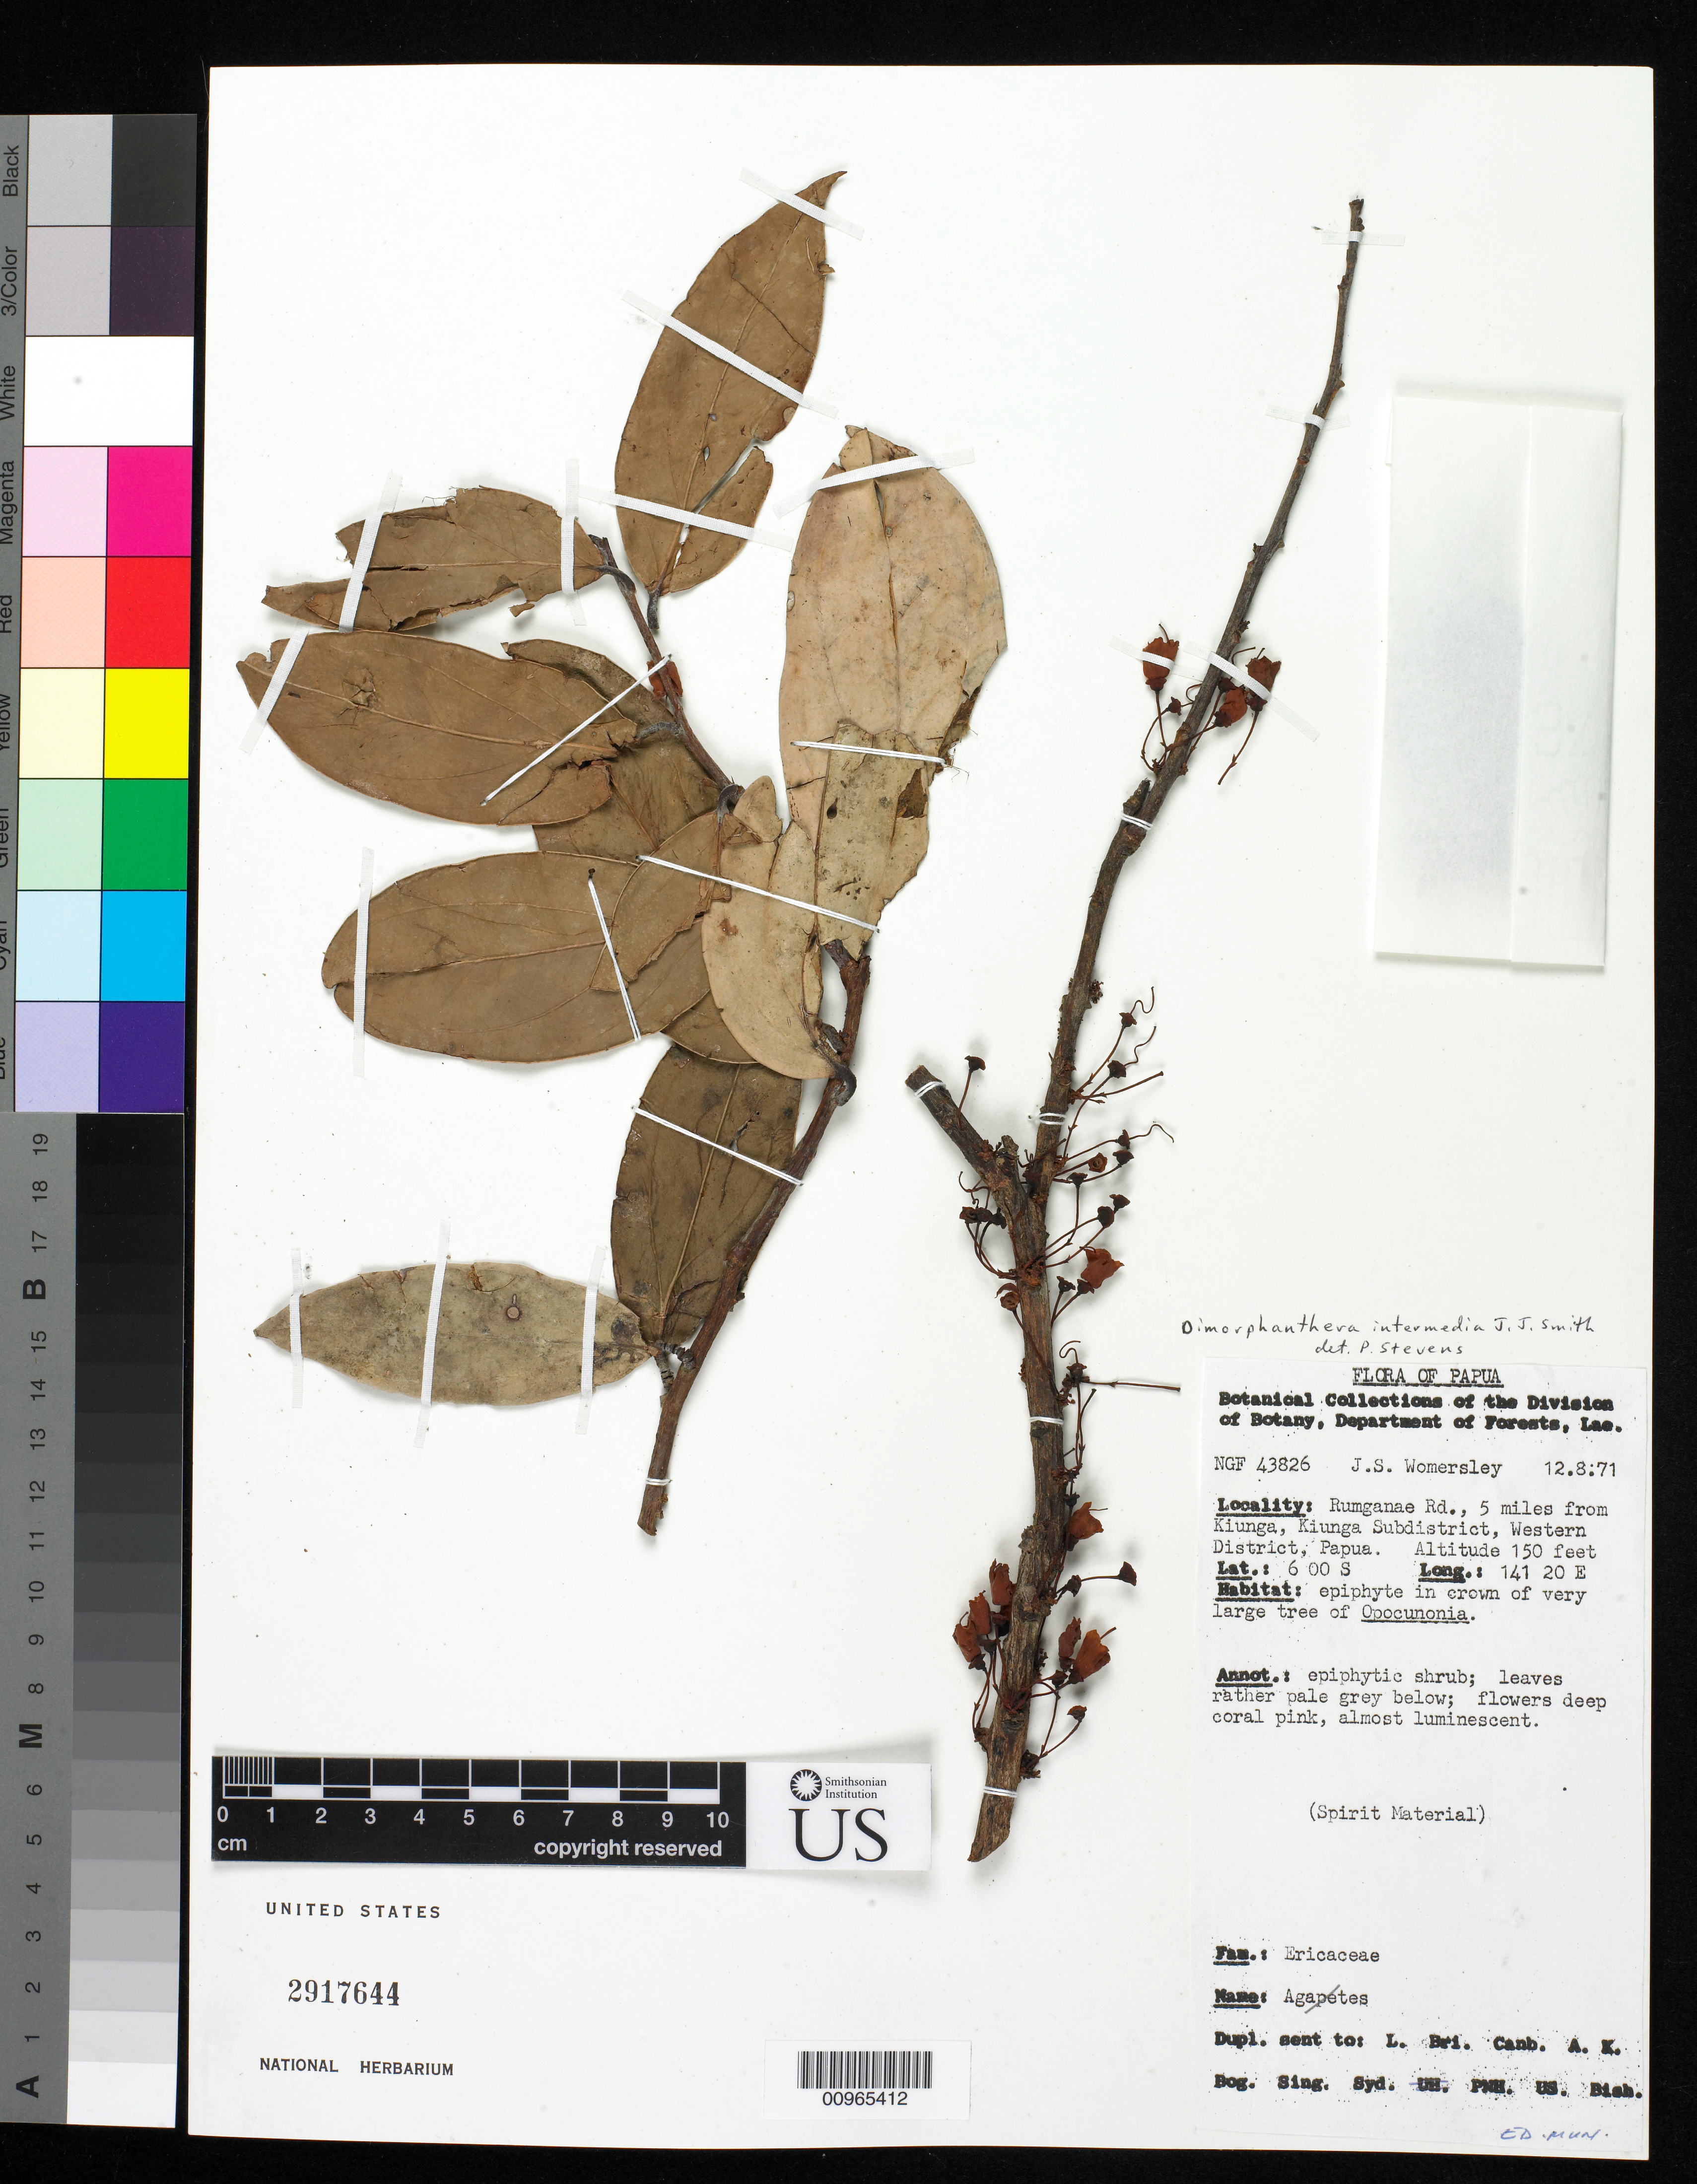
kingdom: Plantae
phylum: Tracheophyta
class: Magnoliopsida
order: Ericales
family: Ericaceae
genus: Dimorphanthera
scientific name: Dimorphanthera intermedia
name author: J.J. Sm.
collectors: J. S. Womersley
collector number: NGF 43826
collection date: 1971-08-12 or 1971-12-08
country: Papua New Guinea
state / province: Western Highlands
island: New Guinea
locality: Rumganae Rd., 5 miles from Kiunga, Kiunga subdistrict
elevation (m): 46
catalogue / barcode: US 2917644